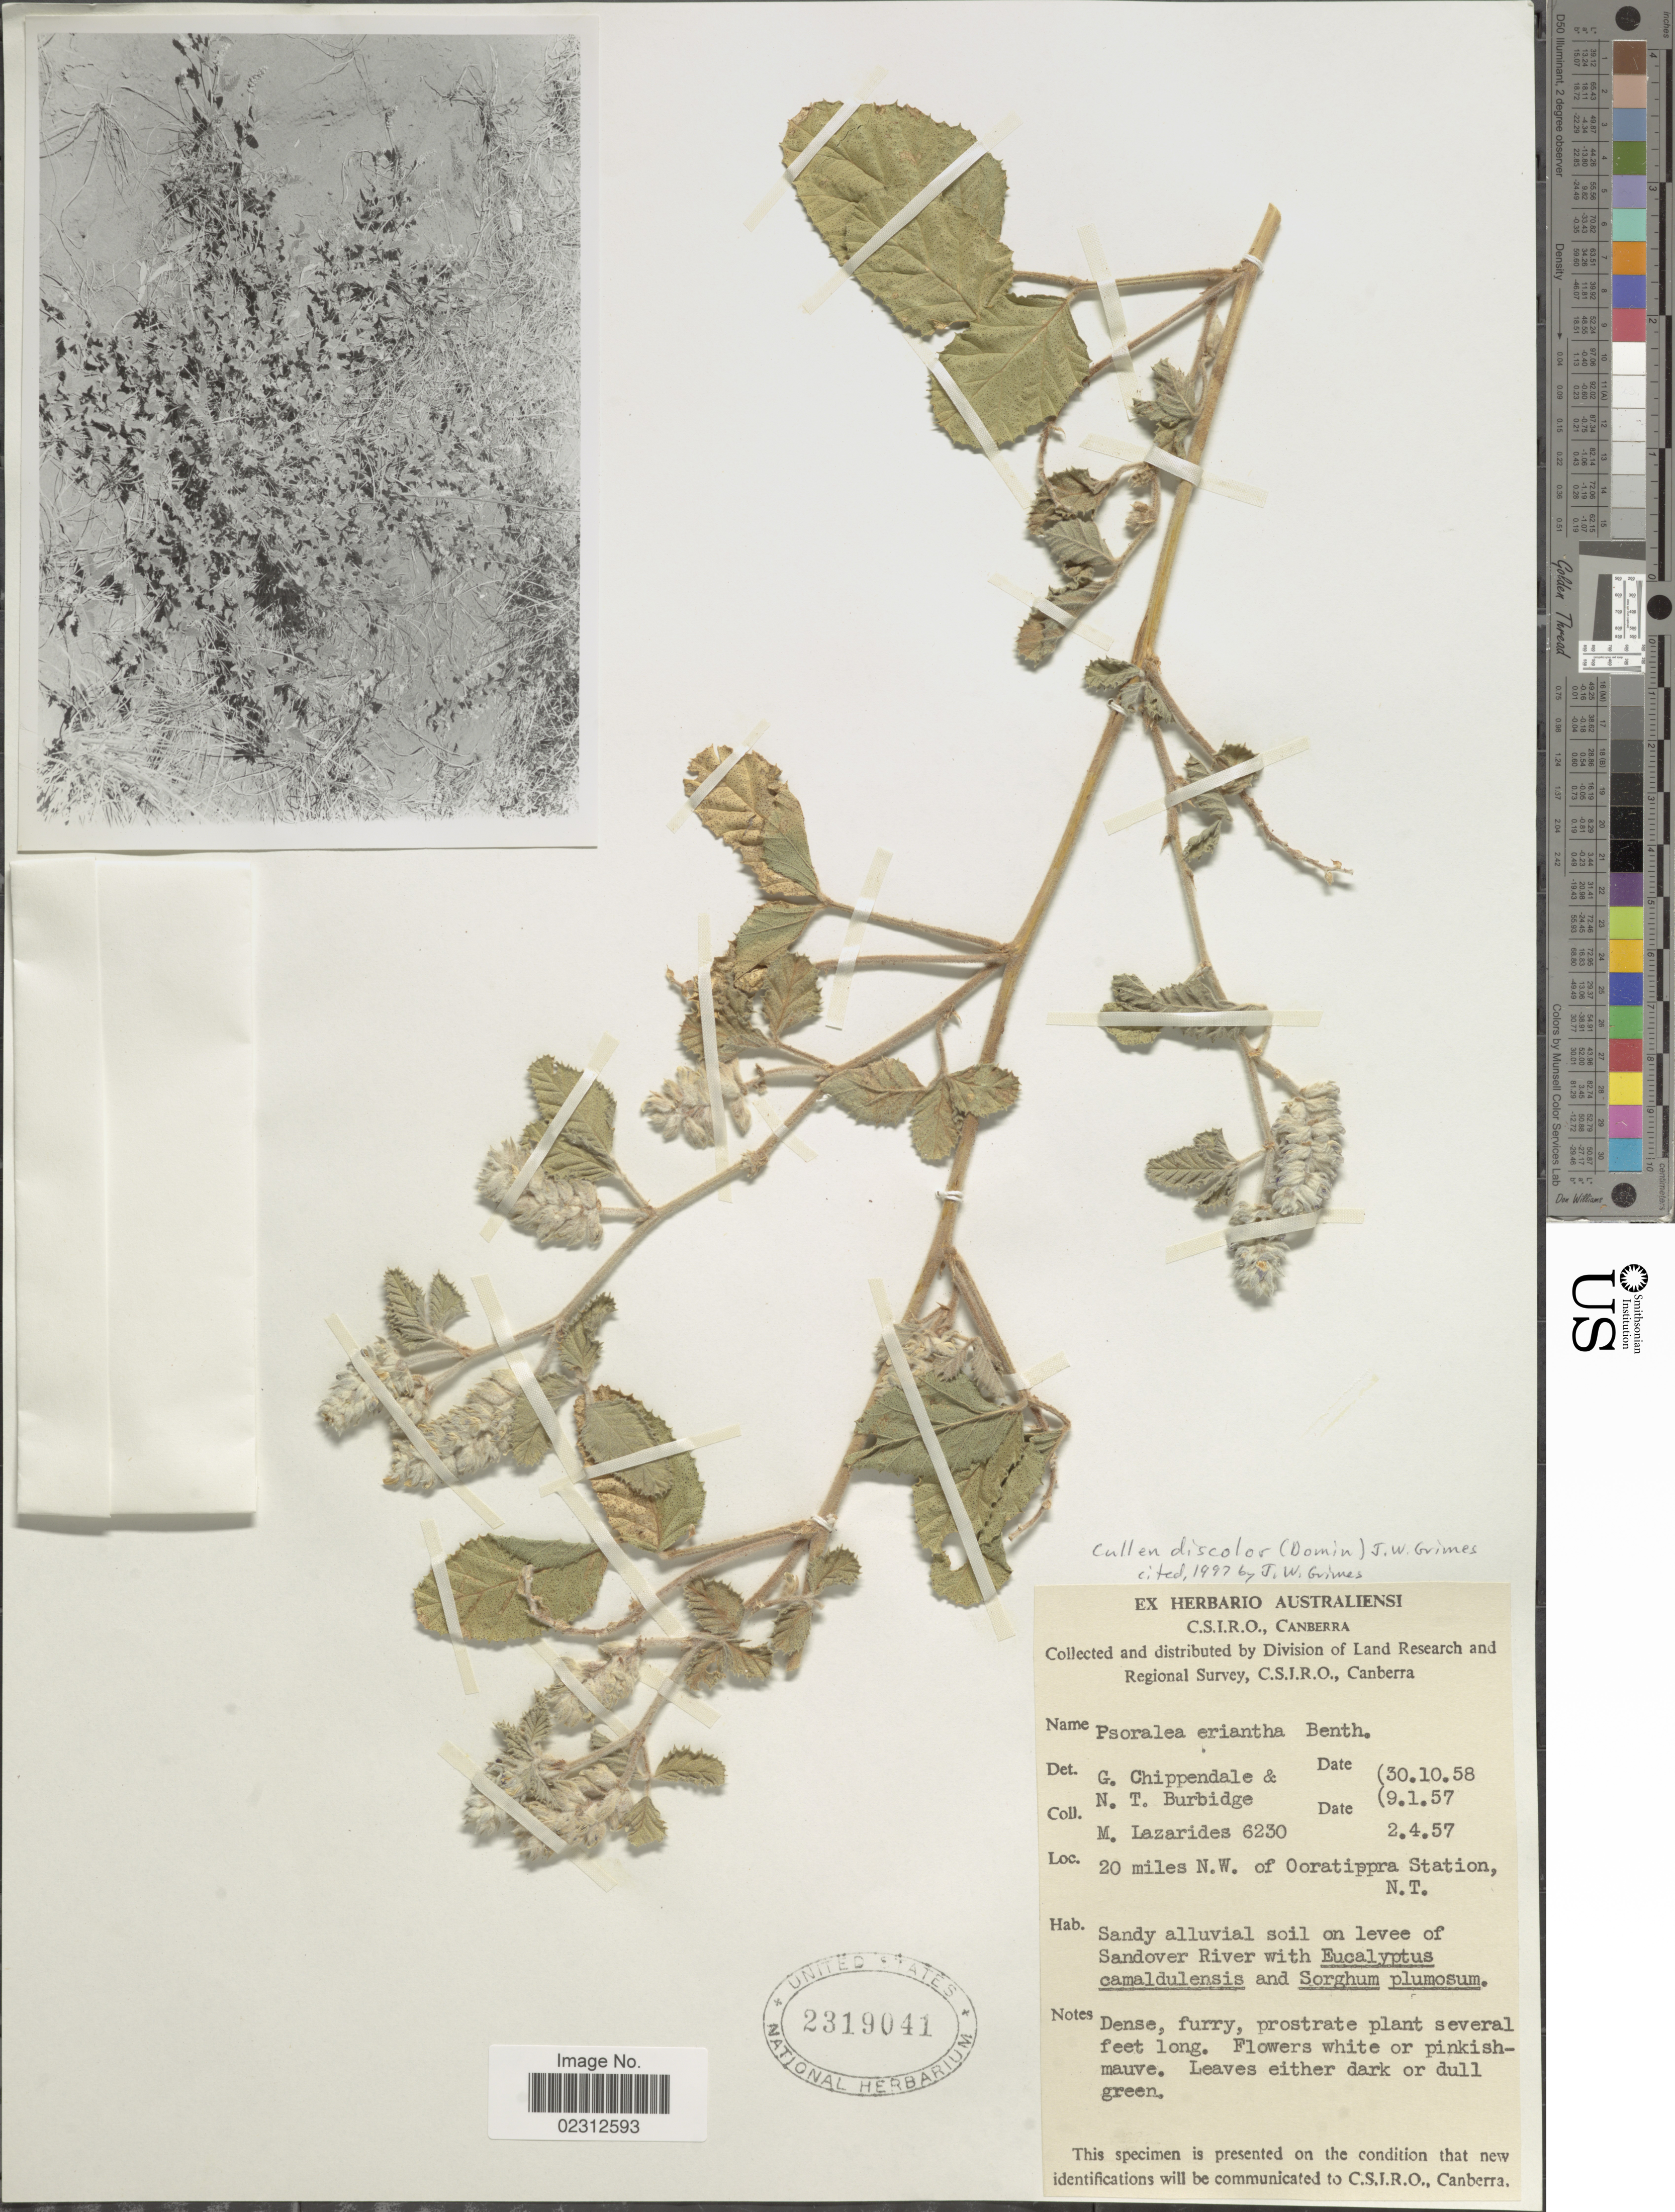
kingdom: Plantae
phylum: Tracheophyta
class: Magnoliopsida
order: Fabales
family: Fabaceae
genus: Cullen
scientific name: Cullen discolor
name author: (Domin) J.W. Grimes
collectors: M. Lazarides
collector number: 6230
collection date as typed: Transcribed d/m/y: 2/4/57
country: Australia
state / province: Northern Territory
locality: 20 miles N.W. of Ooratippra Station, N.T.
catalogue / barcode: US 2319041